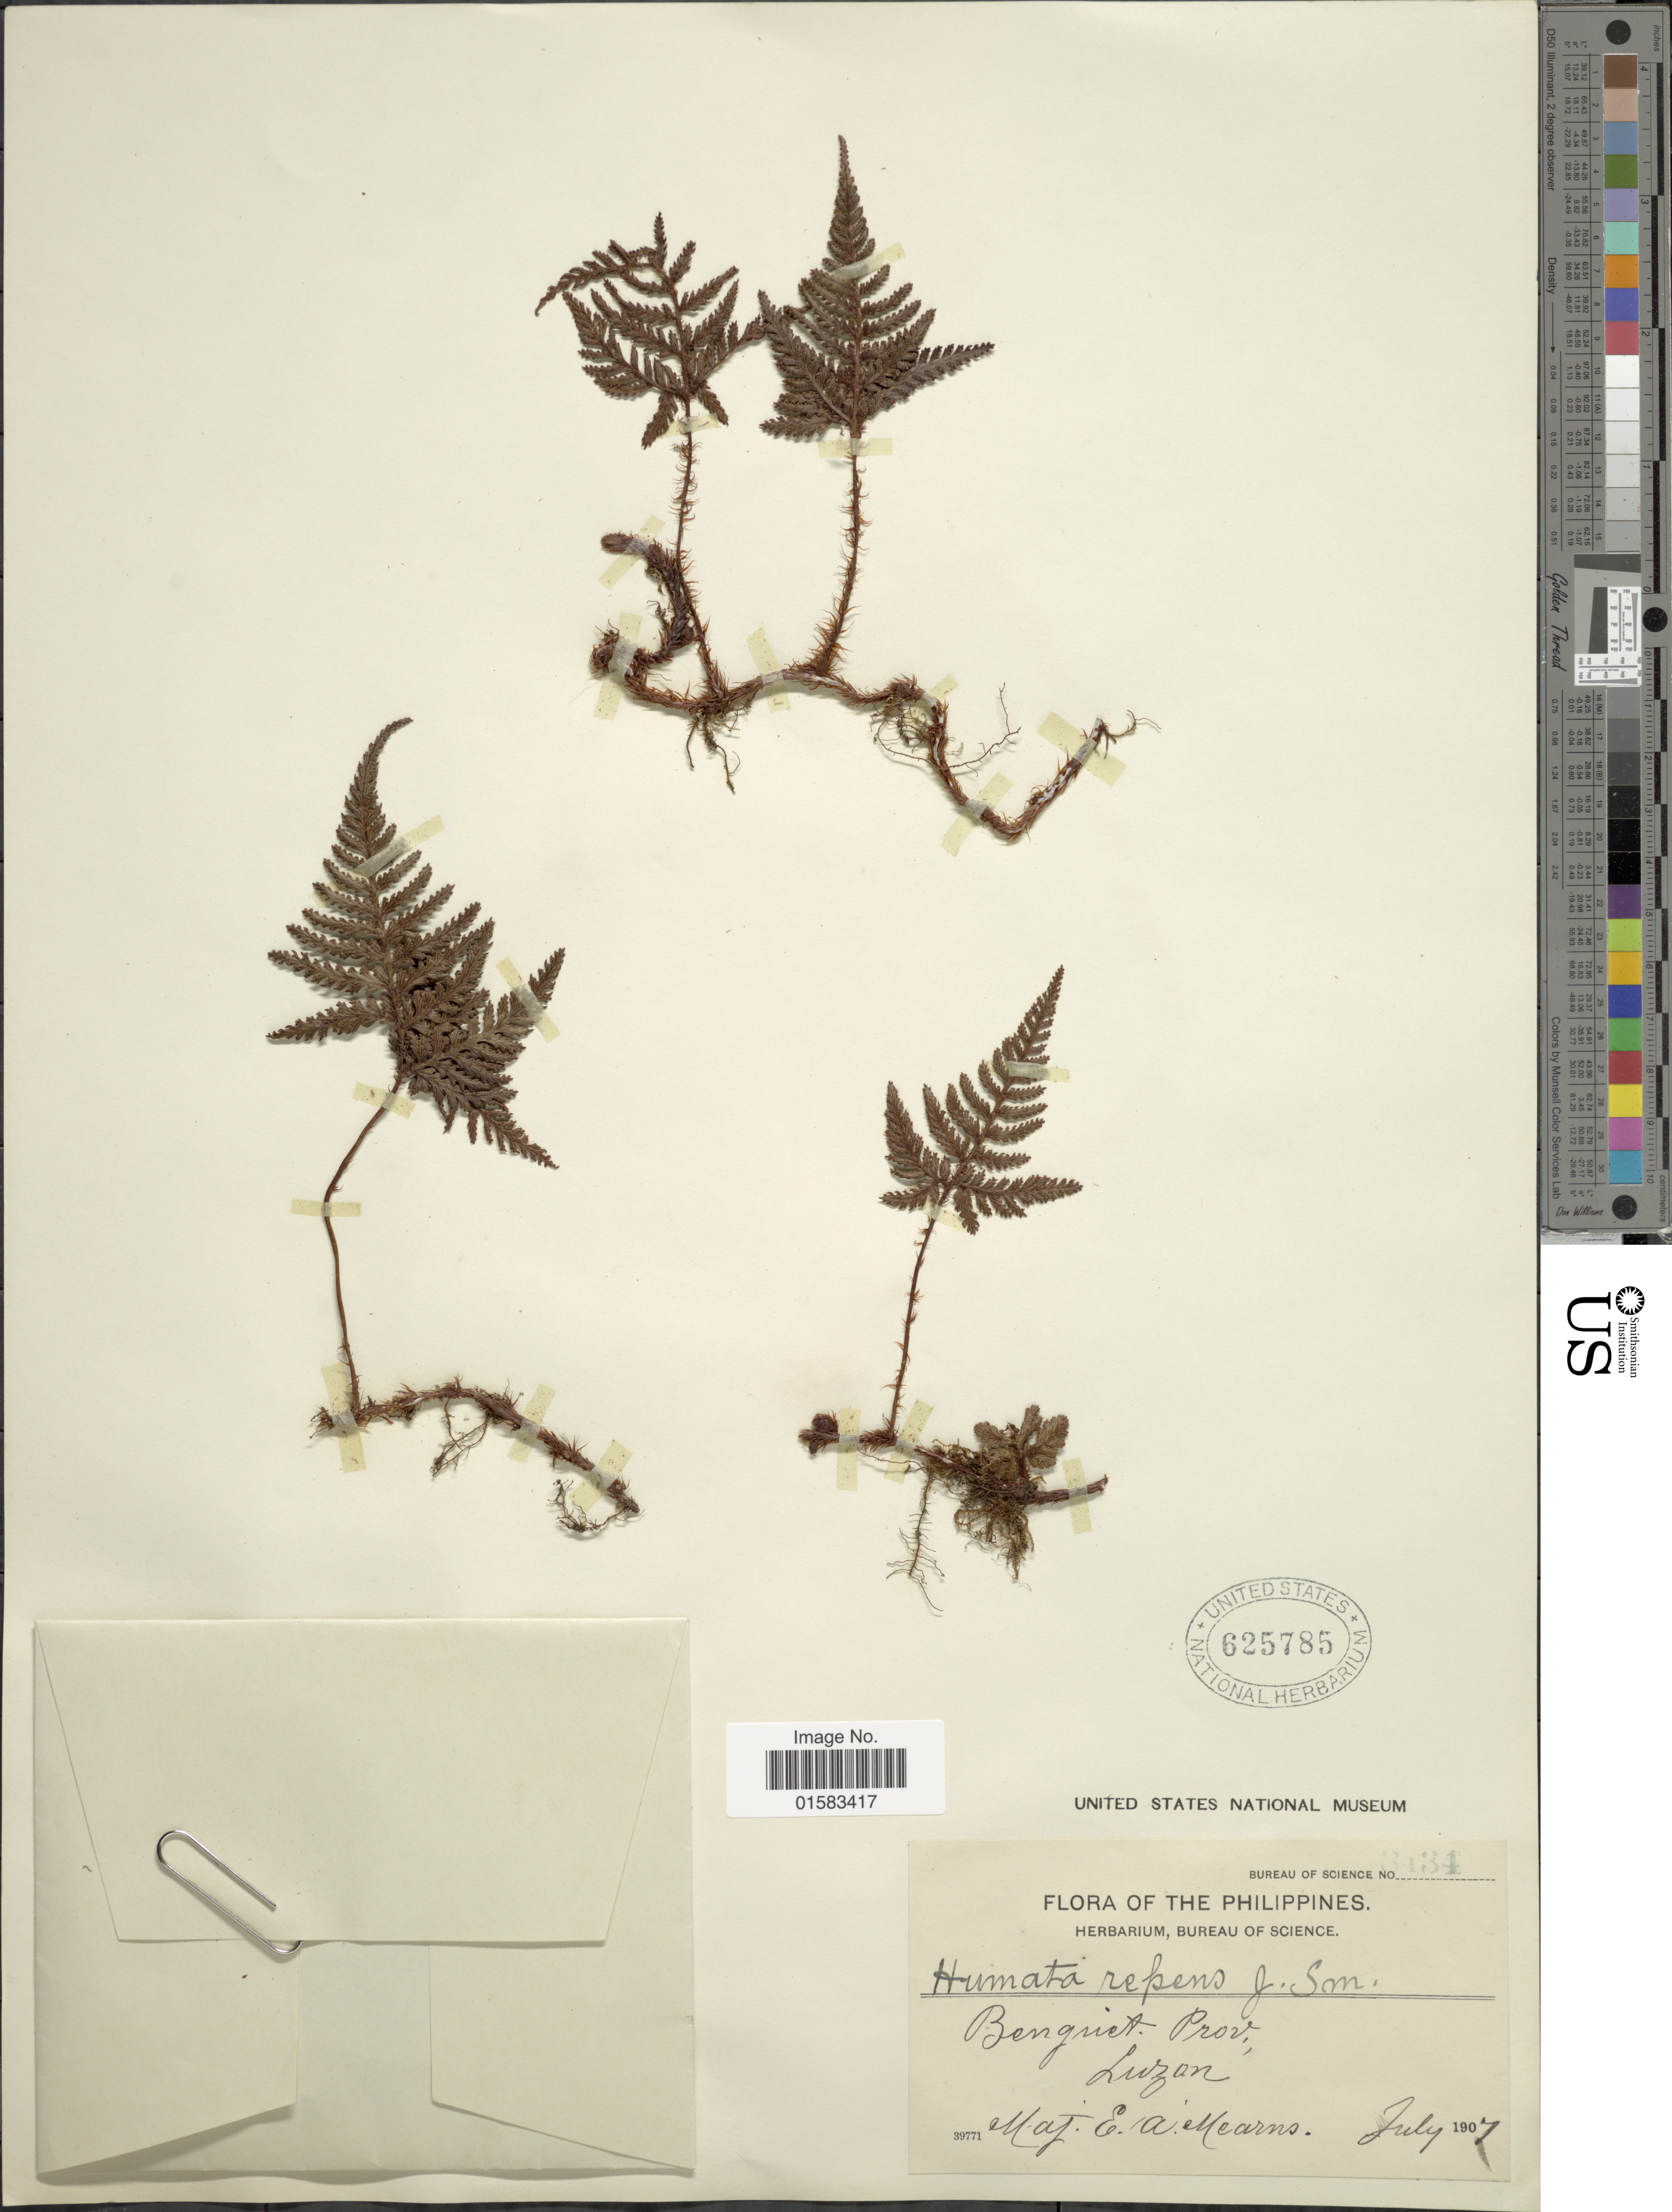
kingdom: Plantae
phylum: Tracheophyta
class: Polypodiopsida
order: Polypodiales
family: Davalliaceae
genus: Davallia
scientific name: Davallia repens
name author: (L. f.) Kuhn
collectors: E. A. Mearns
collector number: Bureau of Science 3434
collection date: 1907-07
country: Philippines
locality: Benguet Prov., Luzon.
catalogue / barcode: US 625785